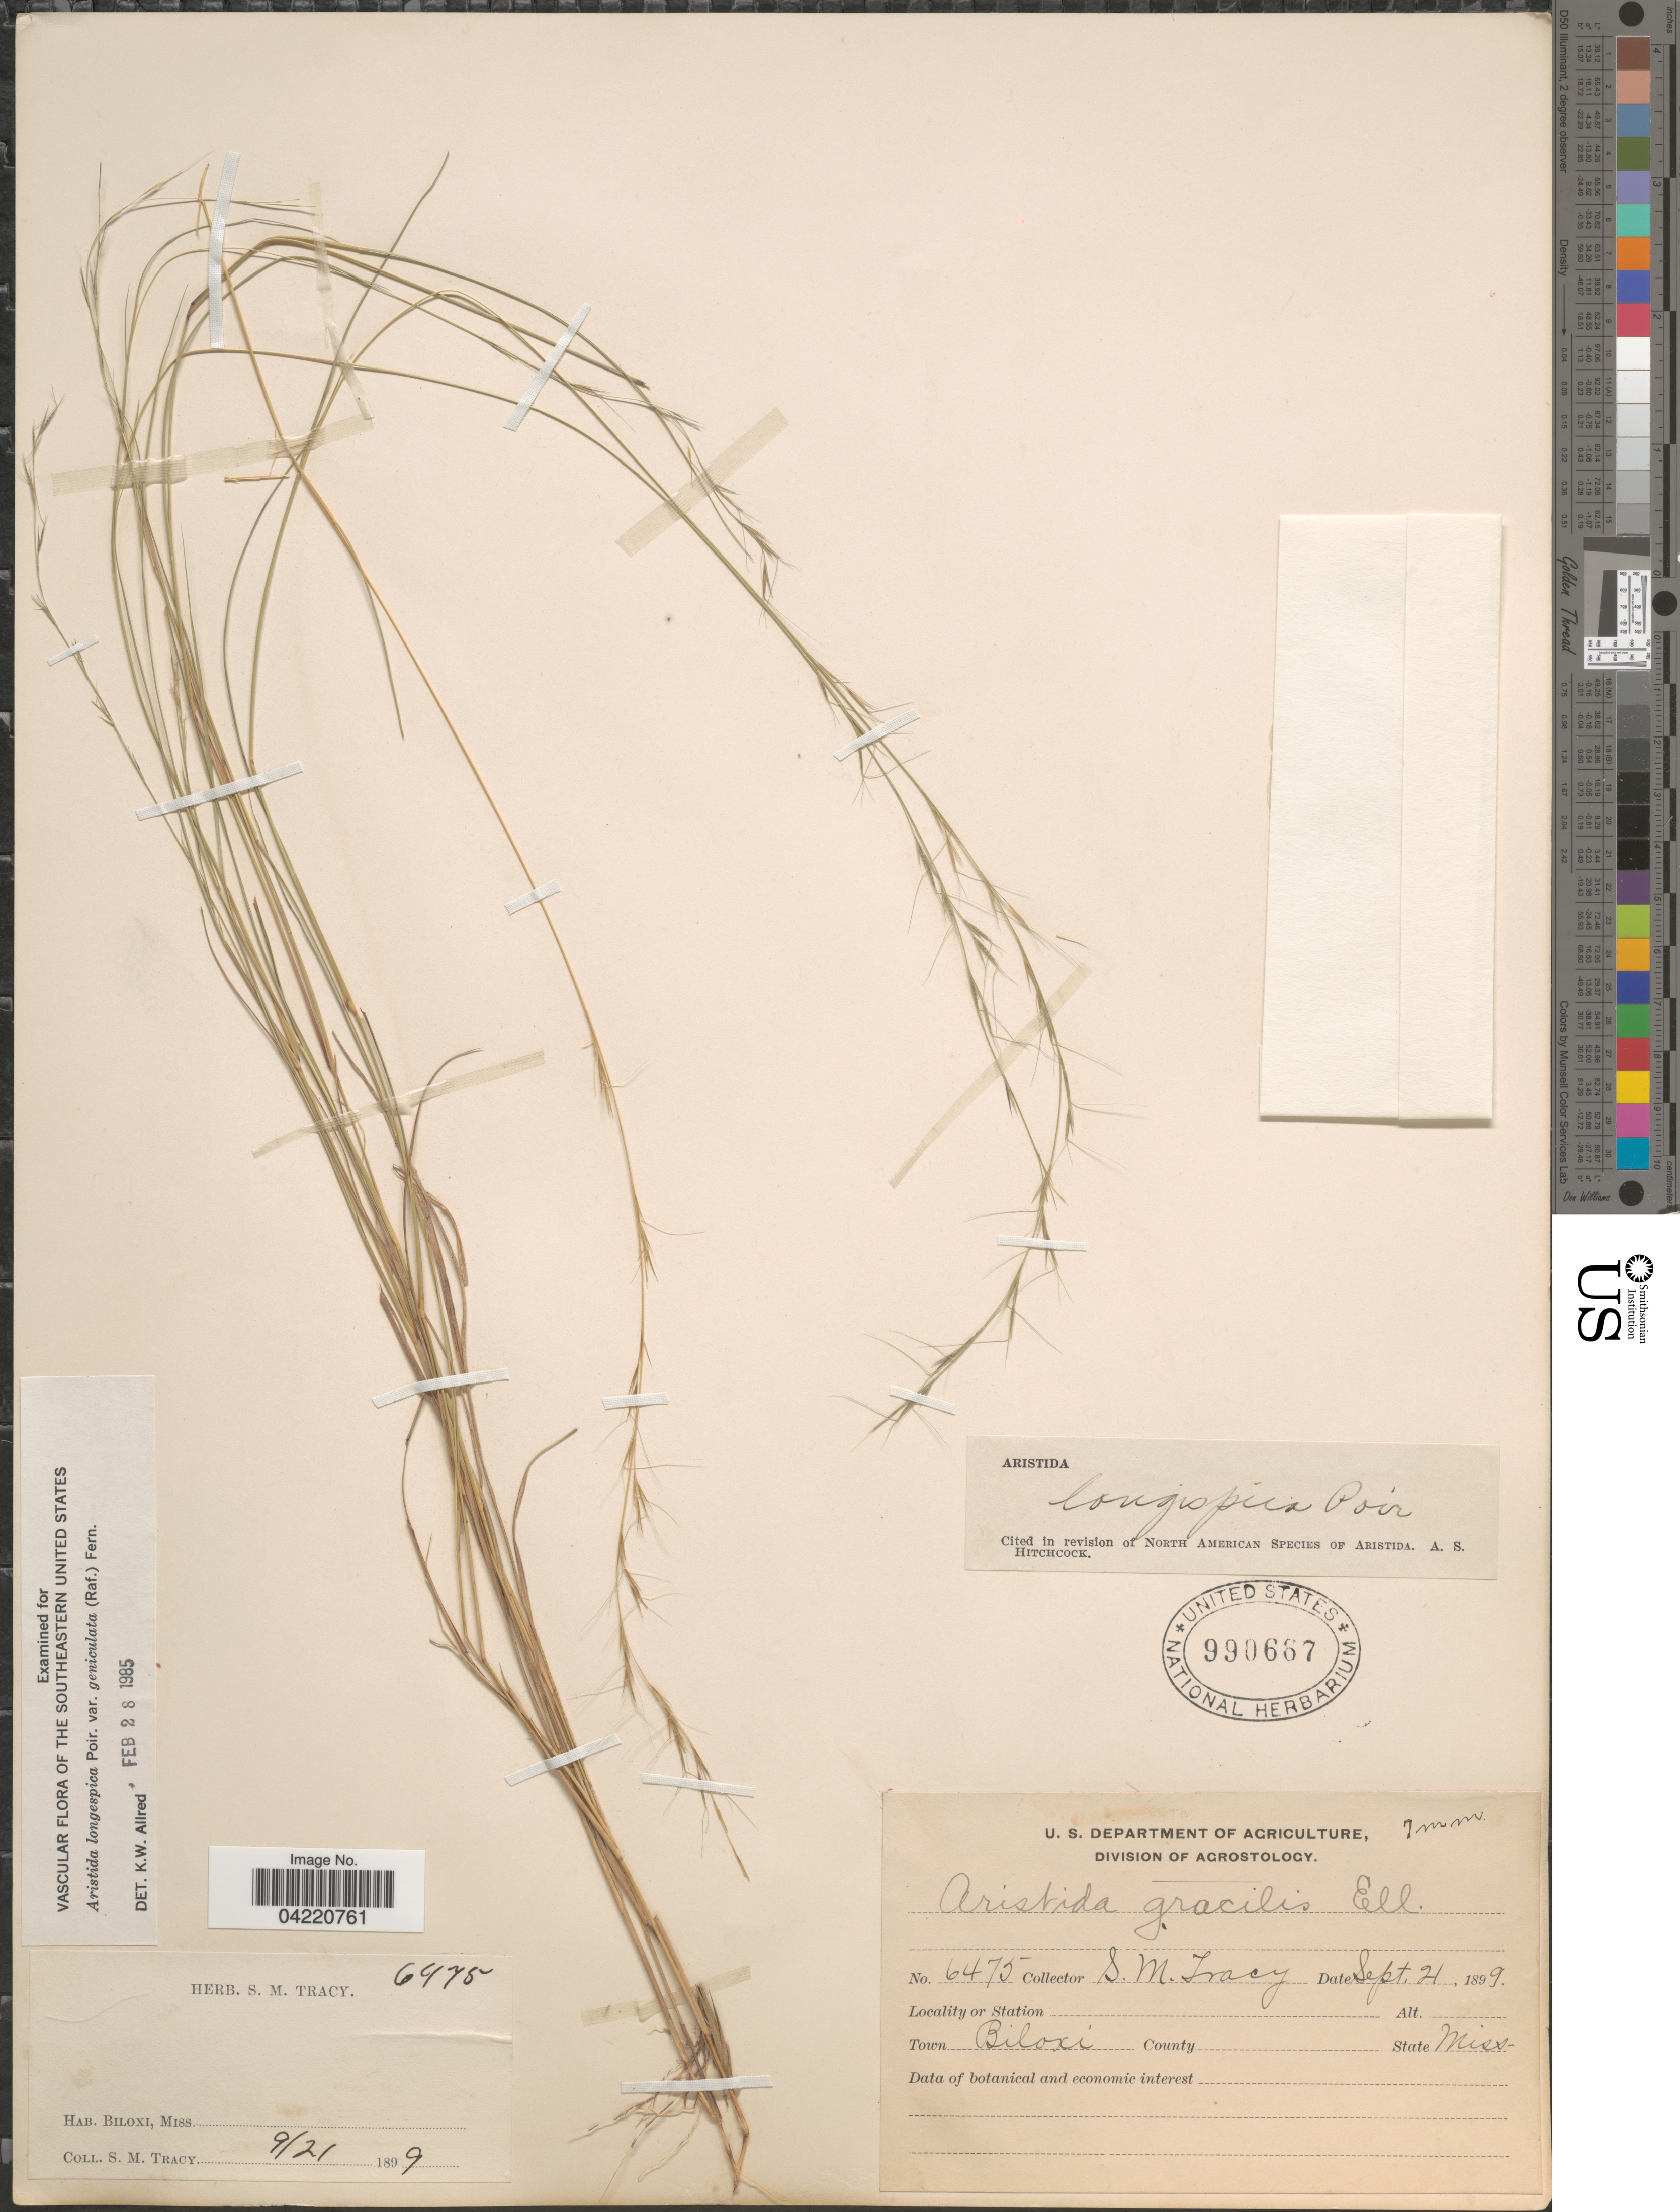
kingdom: Plantae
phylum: Tracheophyta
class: Liliopsida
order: Poales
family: Poaceae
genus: Aristida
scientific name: Aristida longespica var. geniculata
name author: (Raf.) Fernald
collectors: S. M. Tracy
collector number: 6475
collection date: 1899-09-21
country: United States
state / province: Mississippi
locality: Town Biloxi.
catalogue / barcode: US 990667